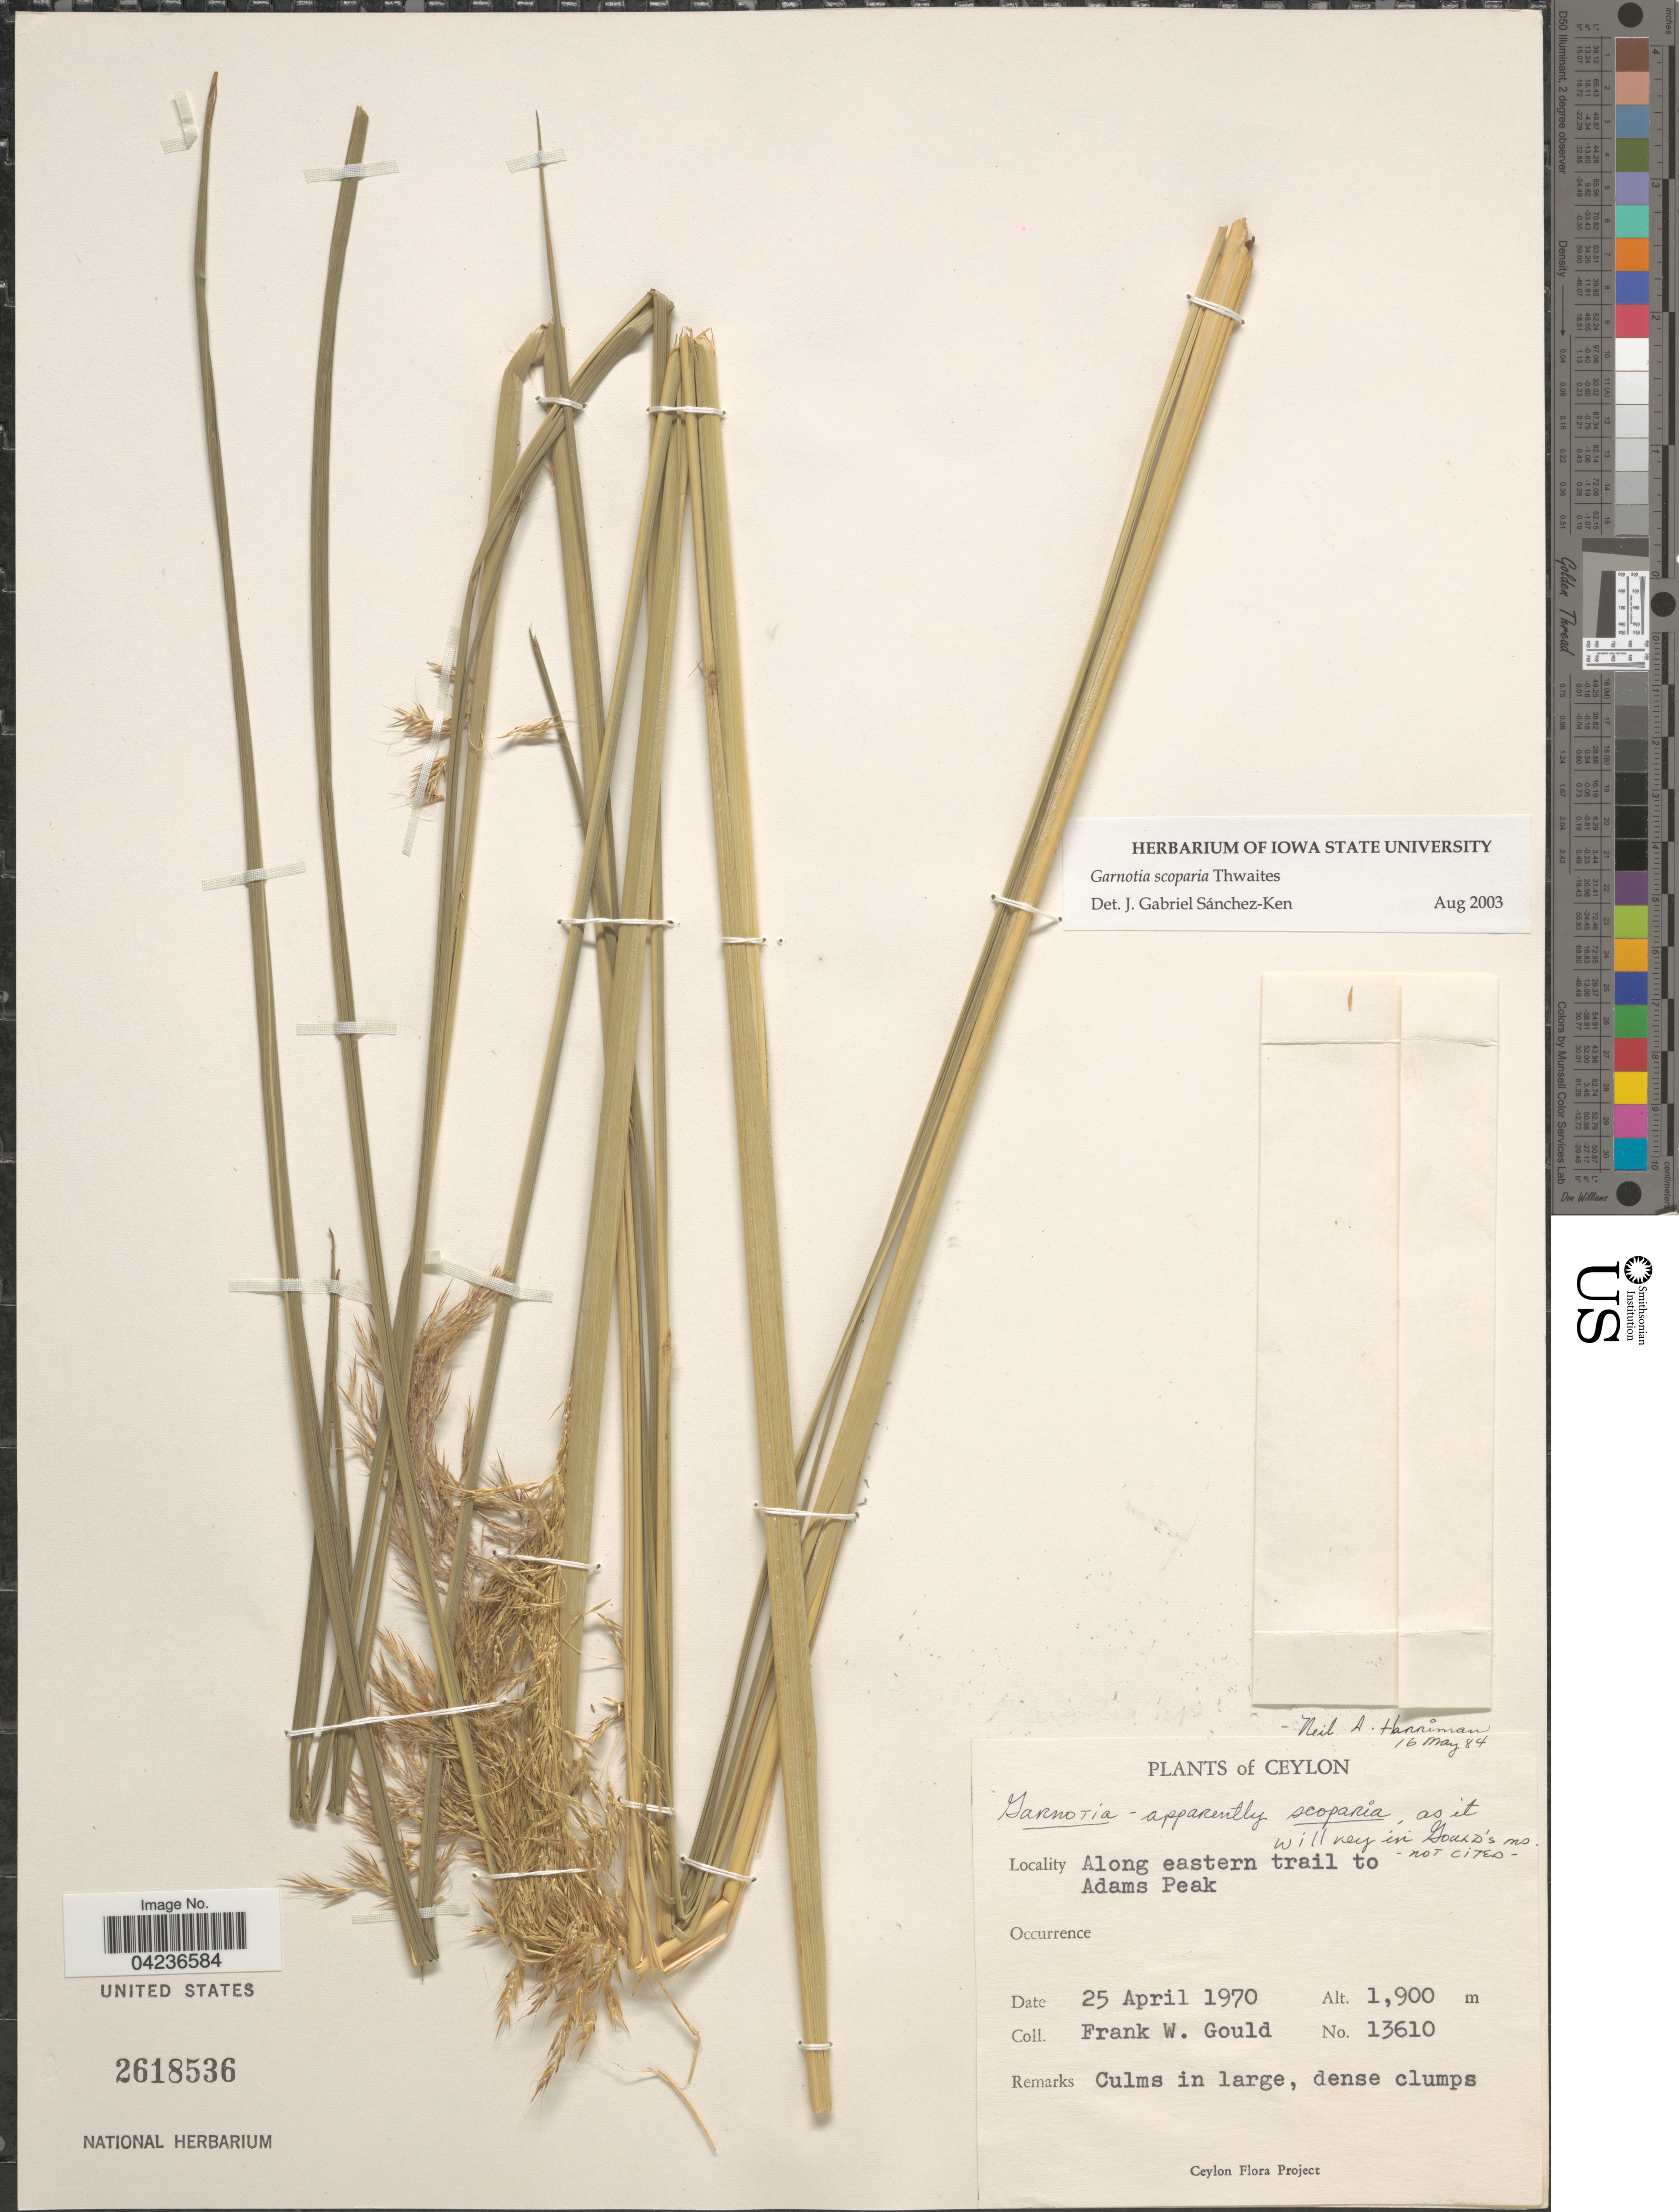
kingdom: Plantae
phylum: Tracheophyta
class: Liliopsida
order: Poales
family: Poaceae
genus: Garnotia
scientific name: Garnotia scoparia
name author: Thwaites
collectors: F. W. Gould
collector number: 13610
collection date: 1970-04-25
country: Sri Lanka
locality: Ceylon. Along eastern trail to Adams Peak.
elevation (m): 1900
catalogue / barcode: US 2618536